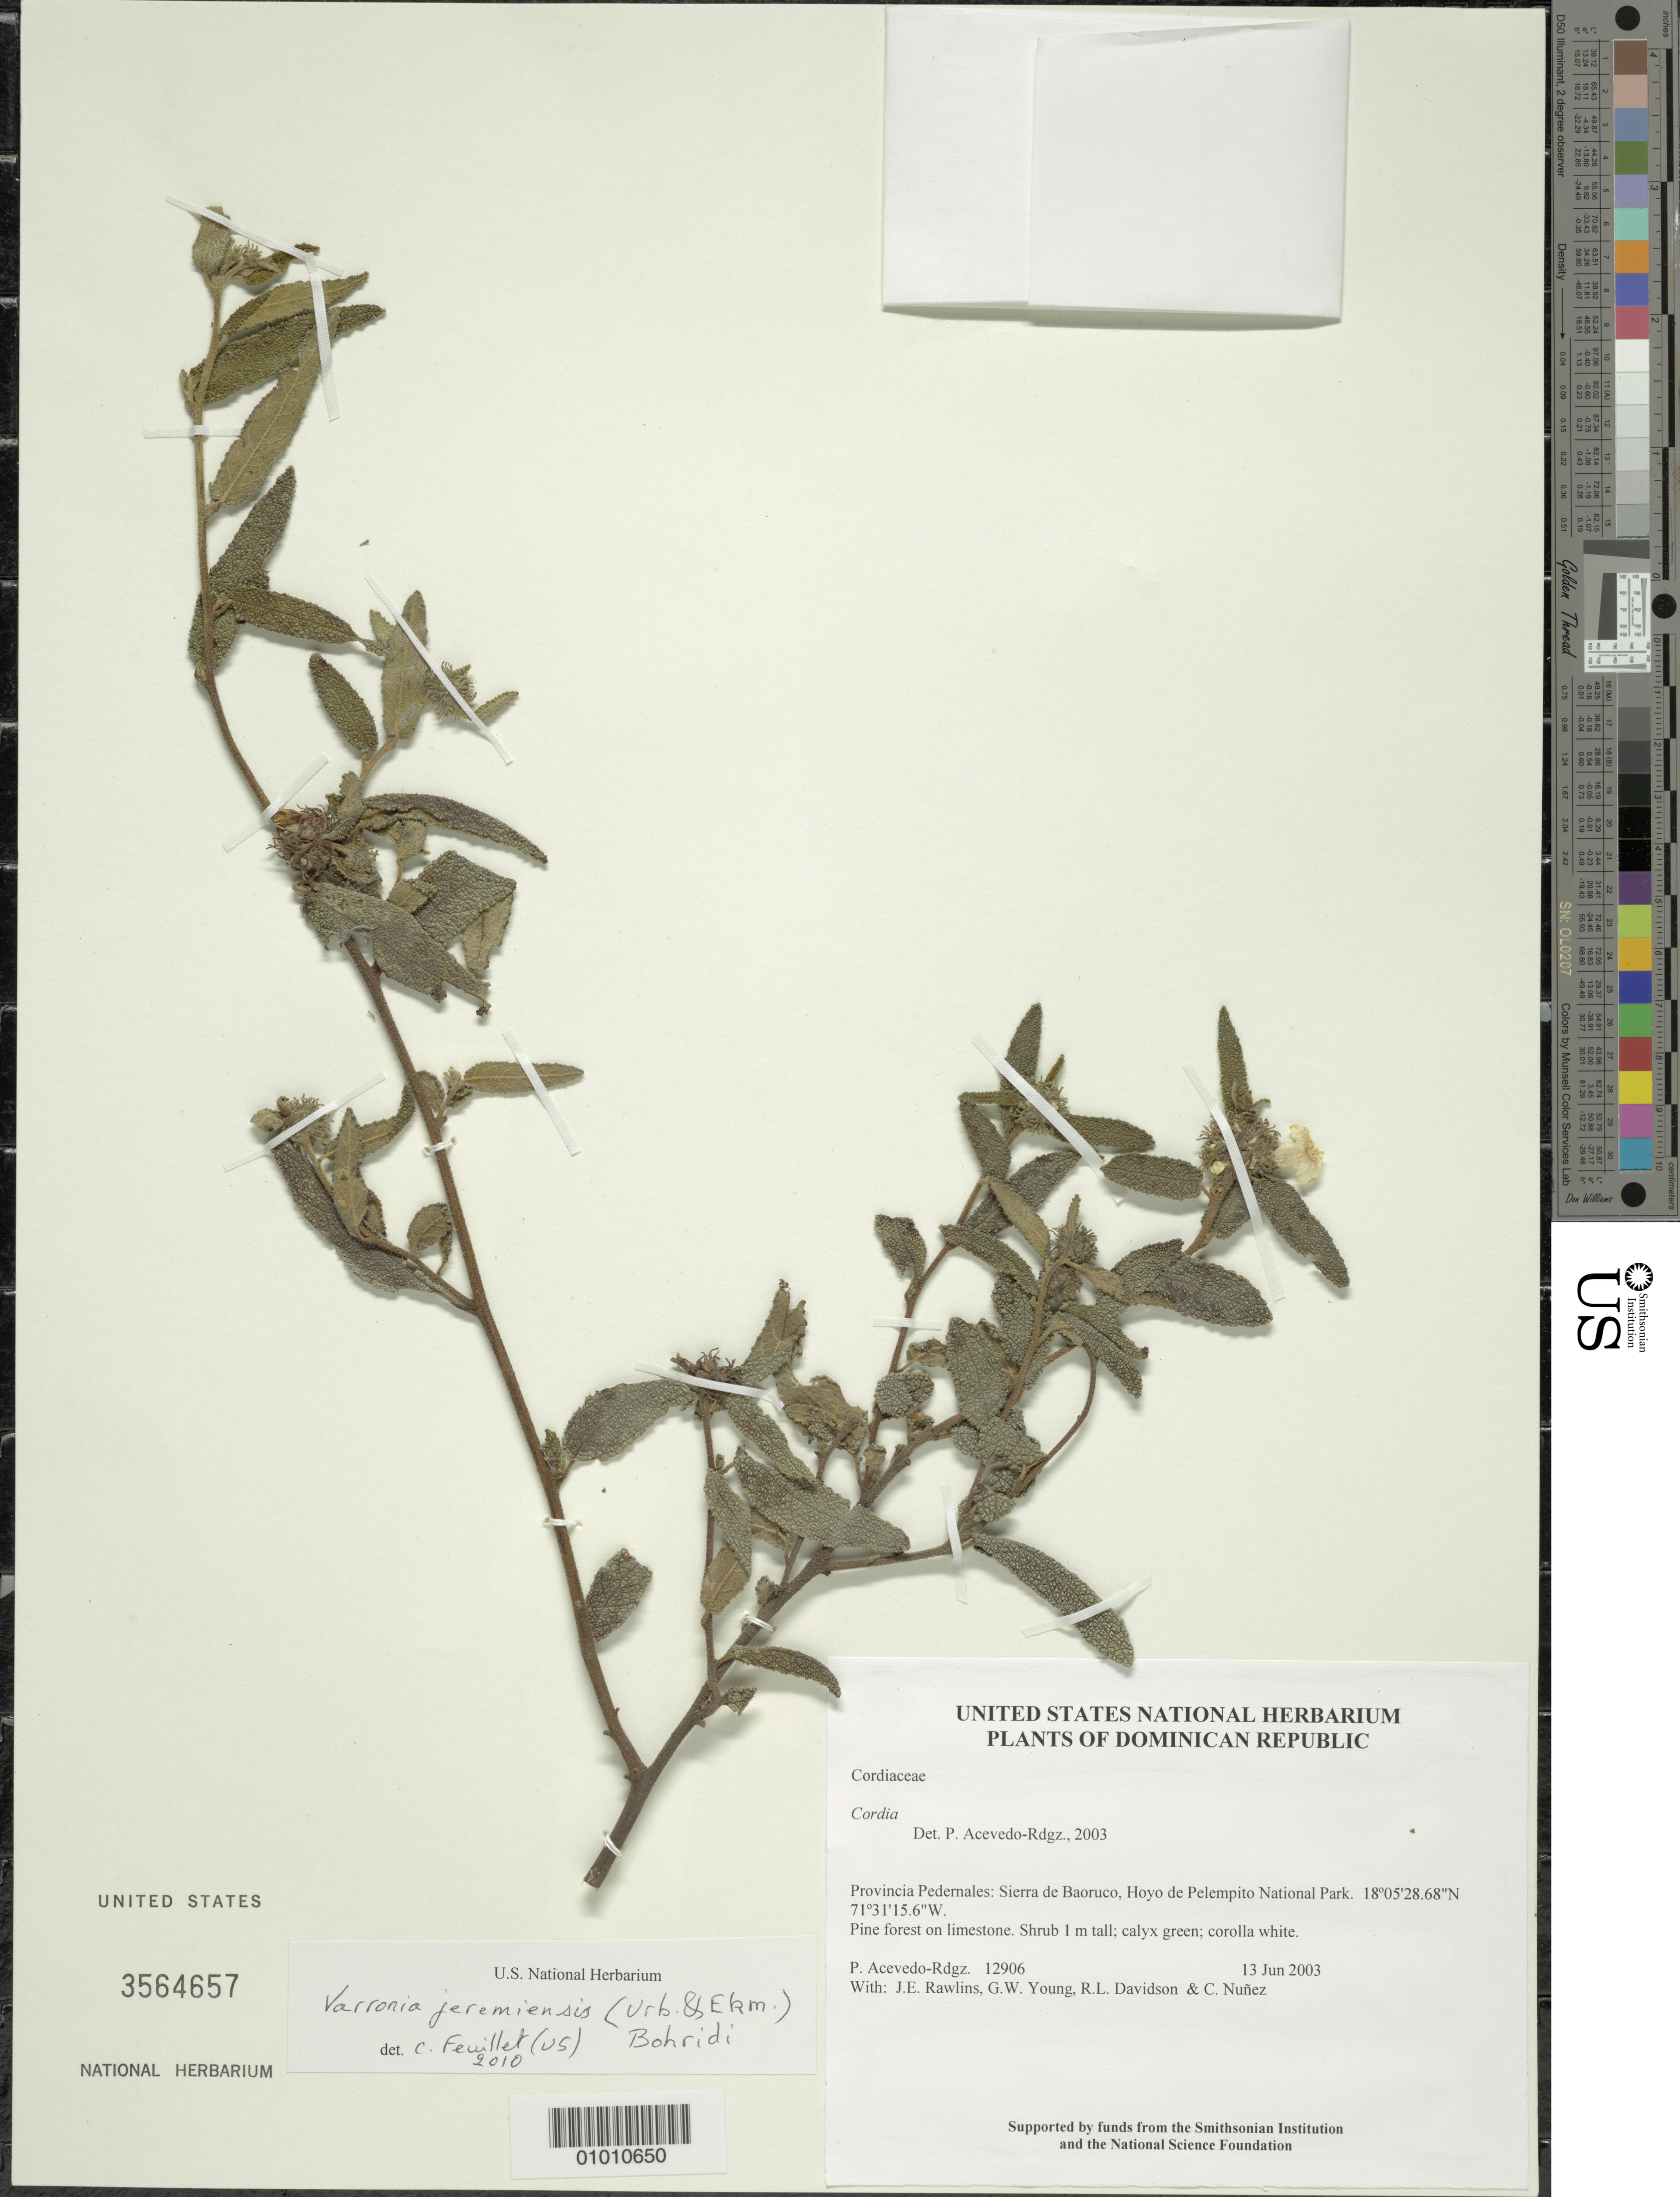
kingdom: Plantae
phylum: Tracheophyta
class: Magnoliopsida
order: Boraginales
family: Cordiaceae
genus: Varronia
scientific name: Varronia jeremiensis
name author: (Urb. & Ekman) Borhidi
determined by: Feuillet, C.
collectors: P. Acevedo-Rodr., J. Rawlins, G. Young, R. Davidson & C. Nunez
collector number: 12906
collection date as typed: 13 Jun 2003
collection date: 2003-06-13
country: Dominican Republic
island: Hispaniola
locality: Provincia Pedernales: Sierra de Baoruco, Hoyo de Pelempito National Park.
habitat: Pine forest on limestone.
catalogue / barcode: US 3564657